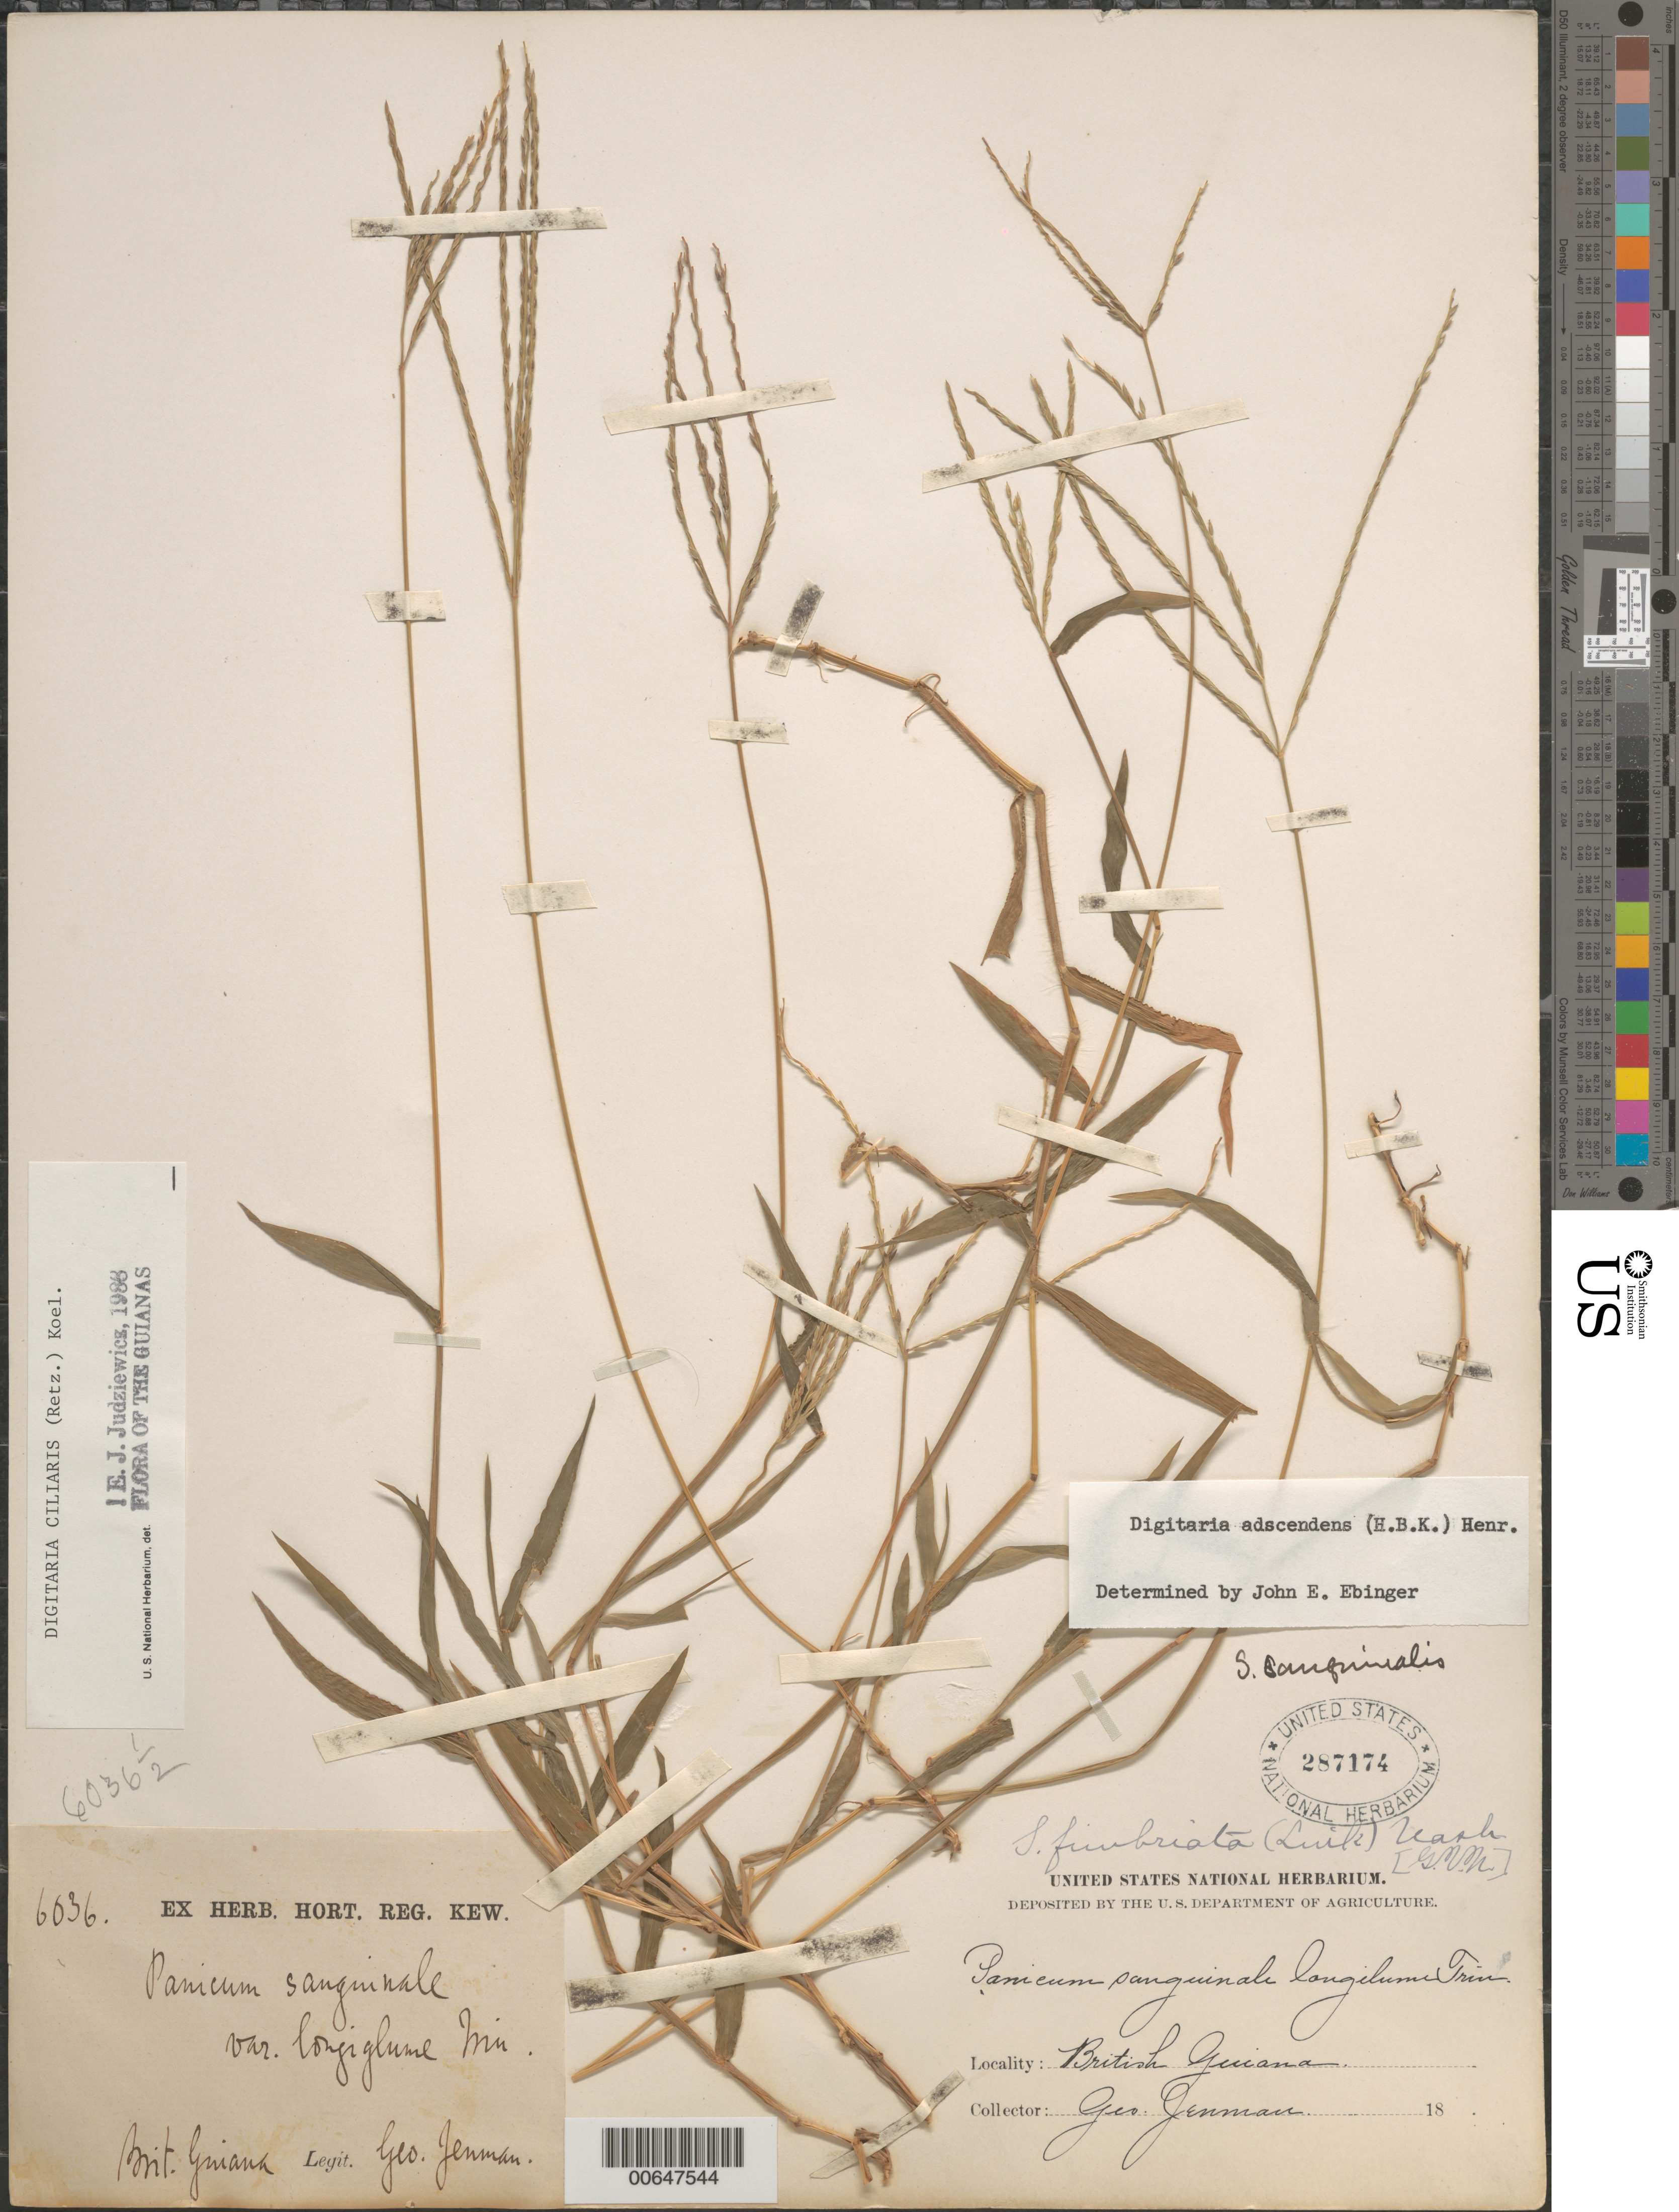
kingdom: Plantae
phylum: Tracheophyta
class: Liliopsida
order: Poales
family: Poaceae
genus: Digitaria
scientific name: Digitaria ciliaris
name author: (Retz.) Koeler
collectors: G. S. Jenman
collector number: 6036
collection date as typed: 18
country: Guyana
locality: British Guiana.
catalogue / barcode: US 287174